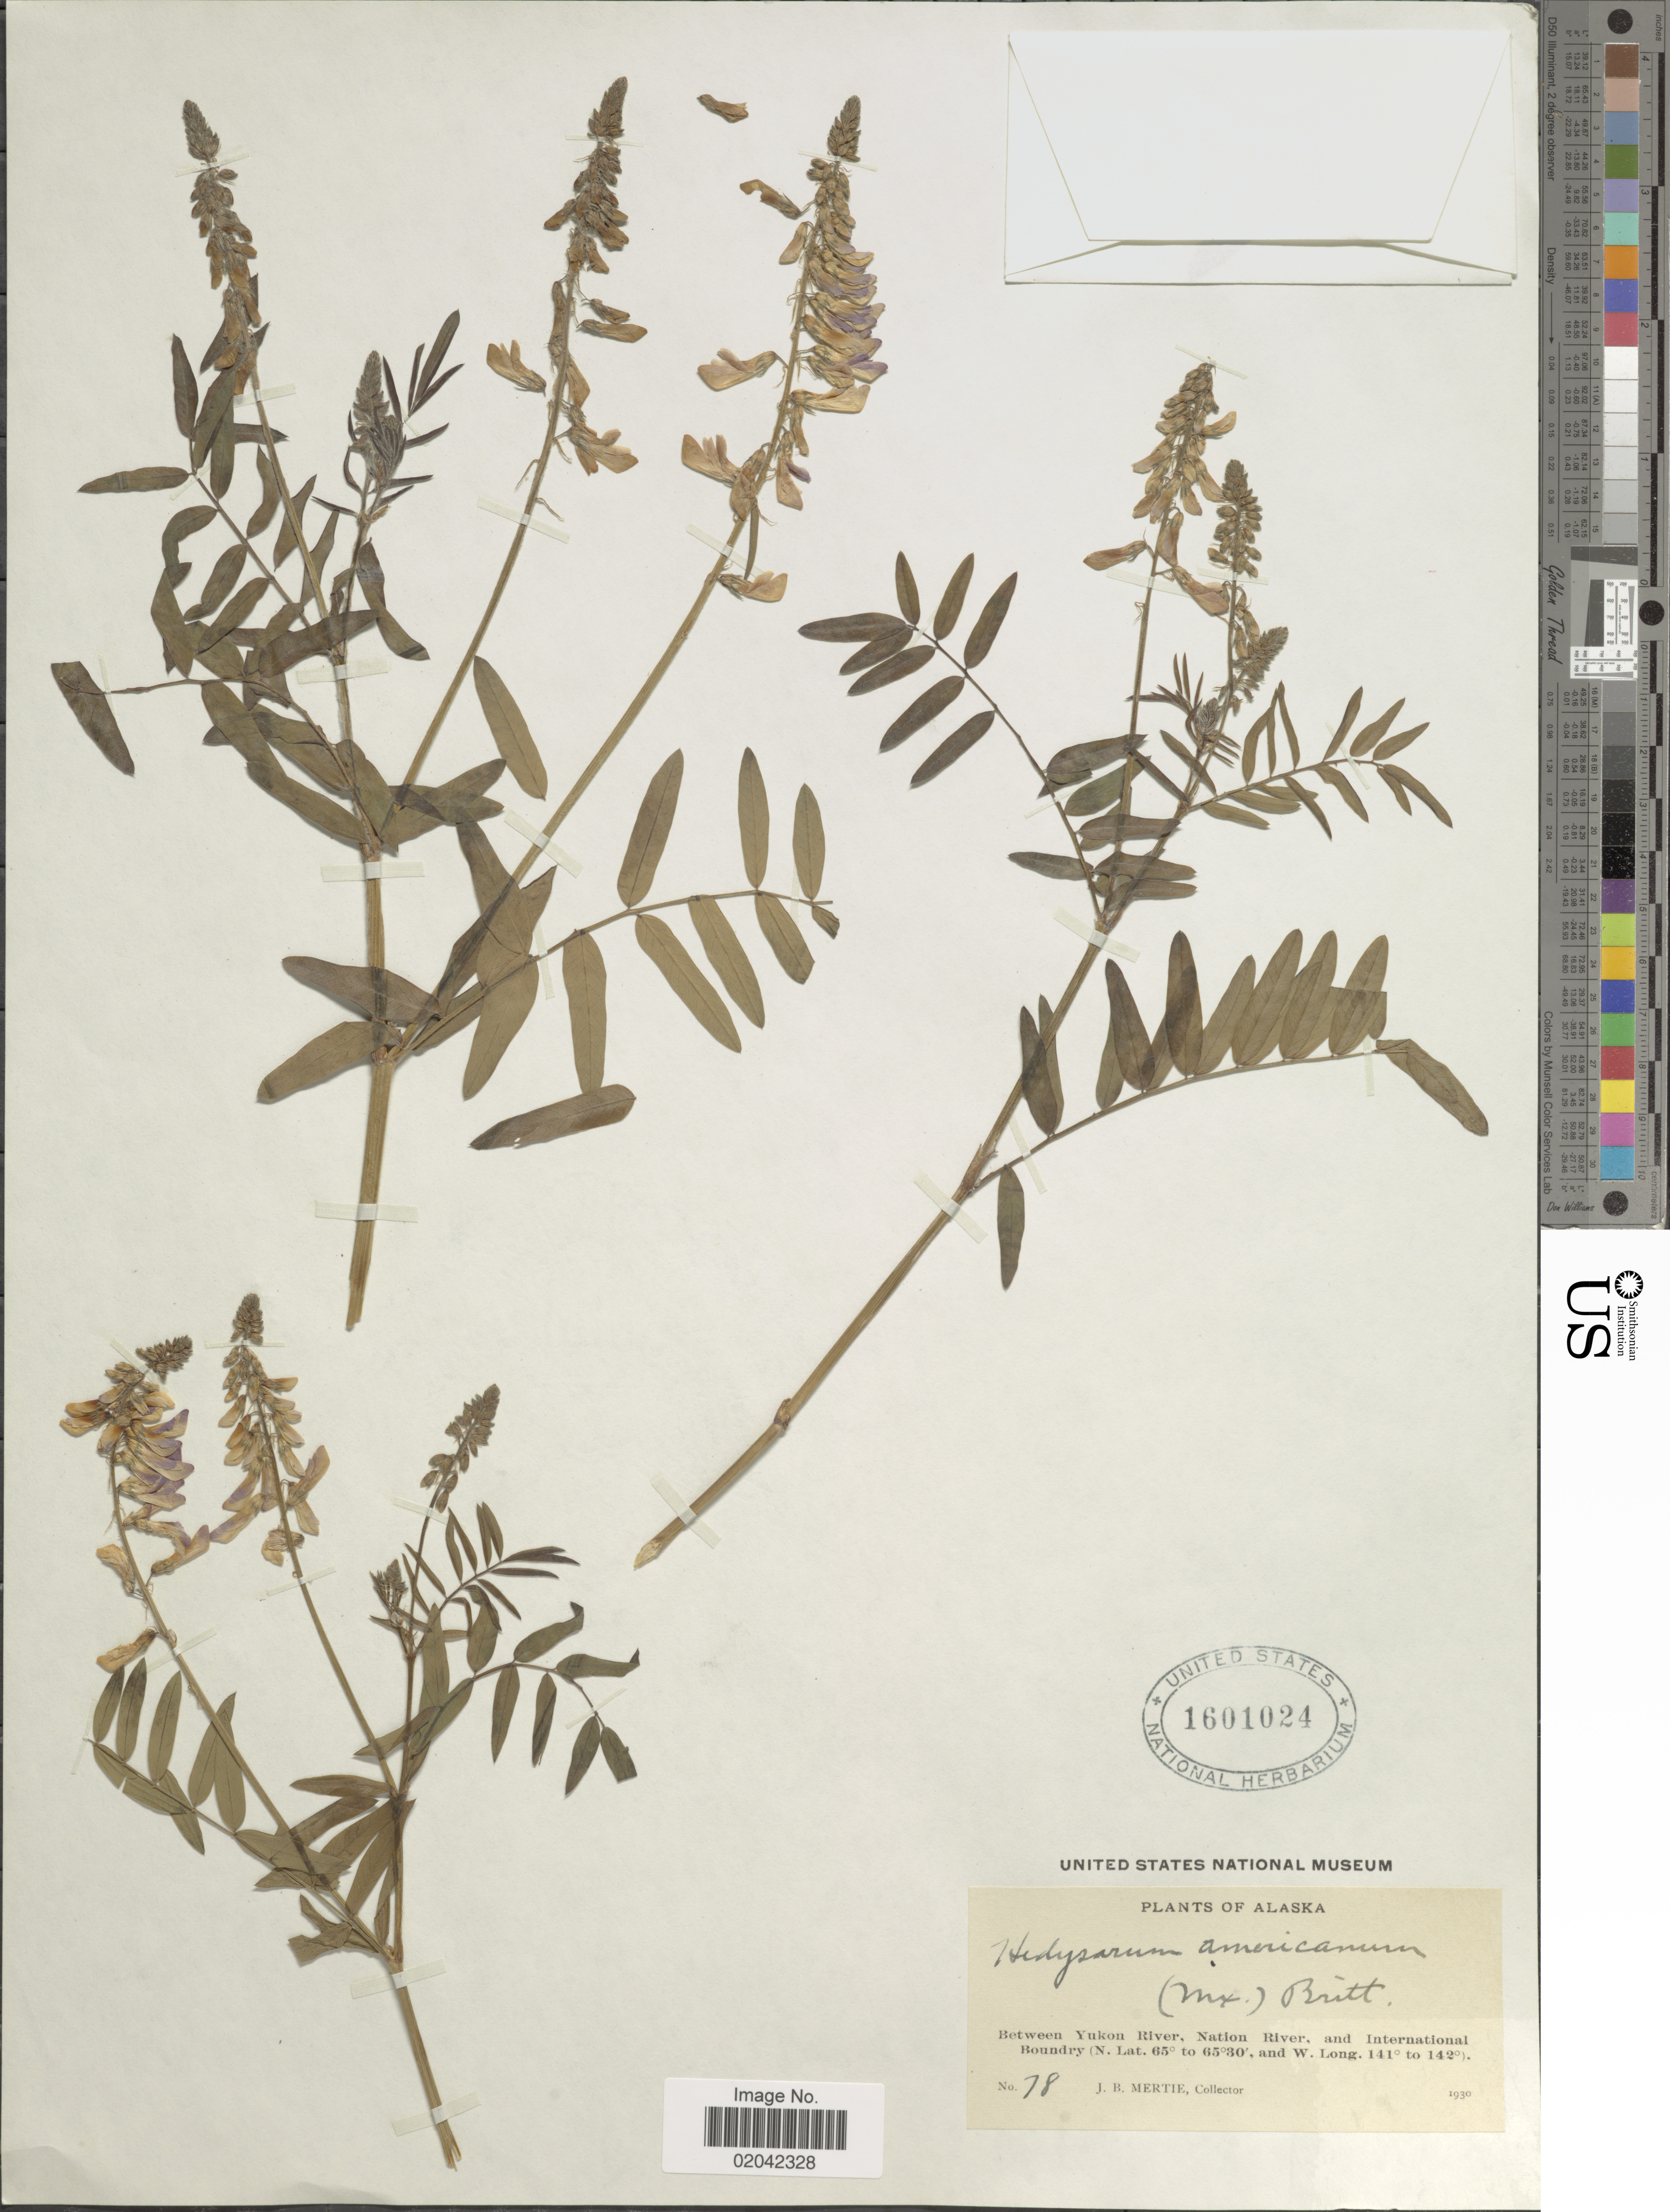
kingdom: Plantae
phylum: Tracheophyta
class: Magnoliopsida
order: Fabales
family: Fabaceae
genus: Hedysarum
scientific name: Hedysarum alpinum var. americanum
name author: Michx. ex Pursh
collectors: J. Mertie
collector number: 78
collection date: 1930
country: United States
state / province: Alaska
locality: Between Yukon River, Nation River, and International Boundary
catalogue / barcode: US 1601024